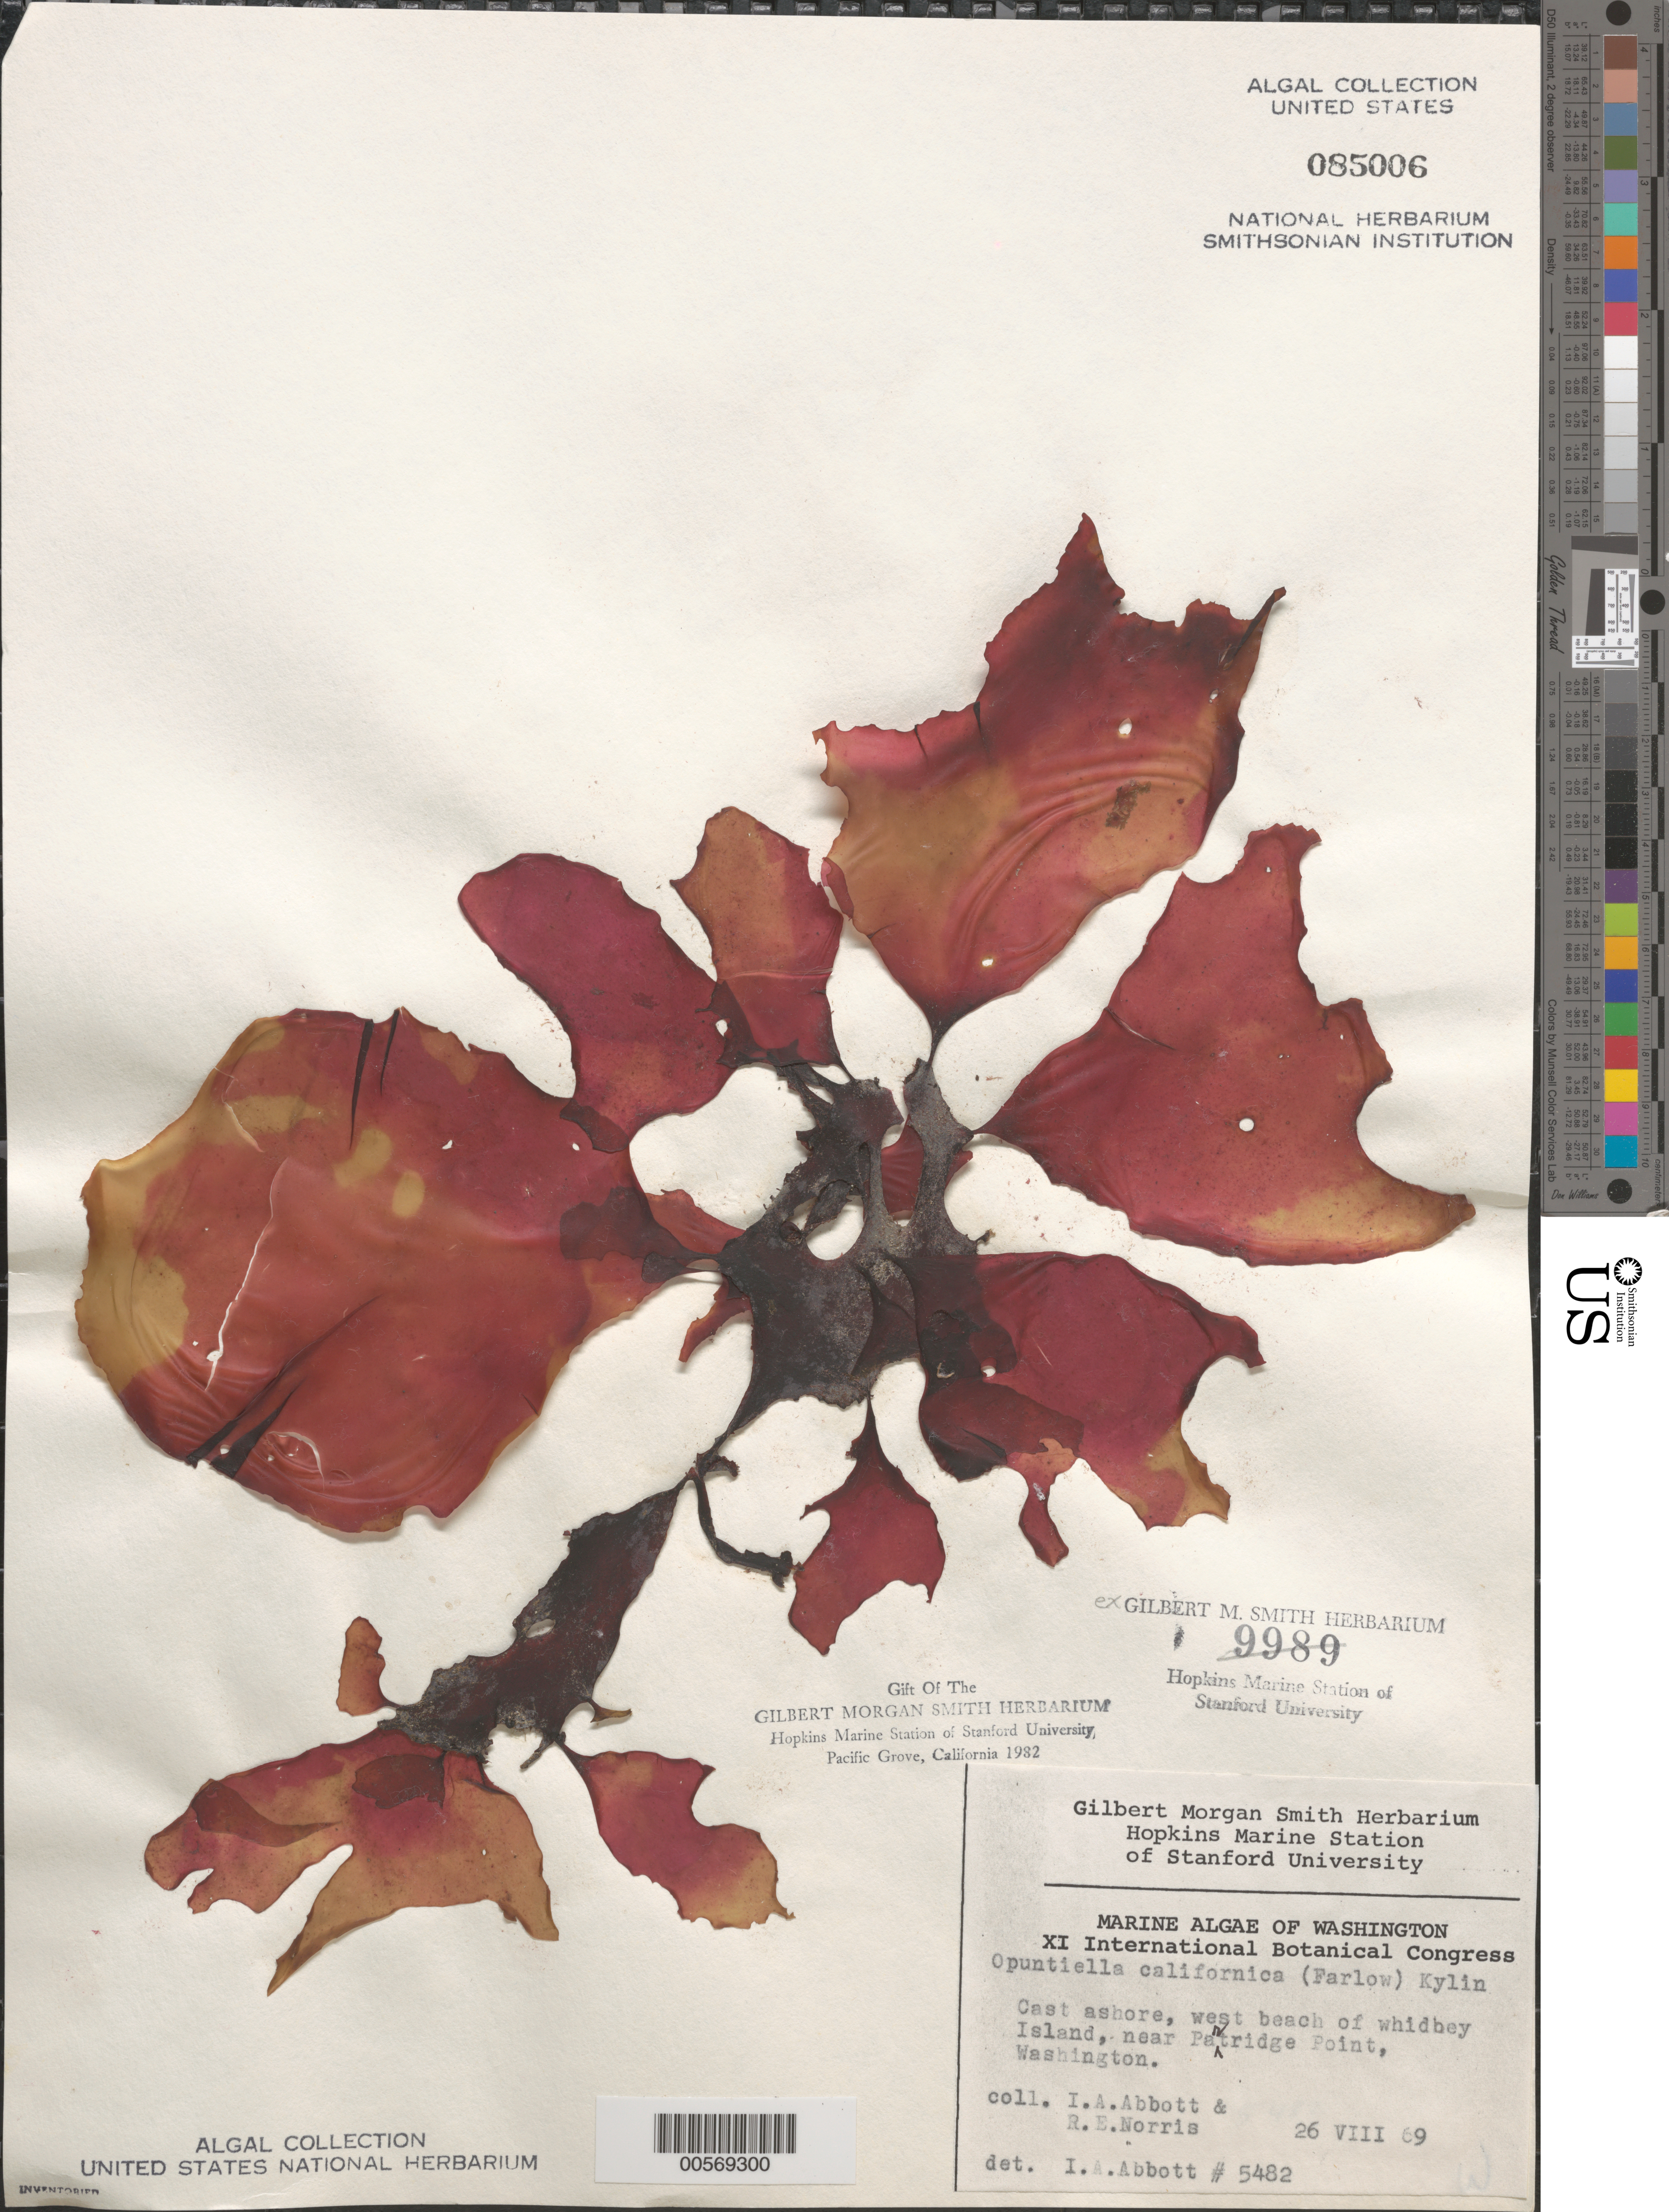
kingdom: Plantae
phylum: Rhodophyta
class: Florideophyceae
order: Gigartinales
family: Furcellariaceae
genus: Opuntiella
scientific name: Opuntiella californica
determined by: Abbott, Isabella A.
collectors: I. A. Abbott & R. E. Norris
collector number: IAA 5482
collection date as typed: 26 Aug 1969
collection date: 1969-08-26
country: United States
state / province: Washington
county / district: Island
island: Whidbey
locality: West Beach near Partridge Point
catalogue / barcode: US 85006